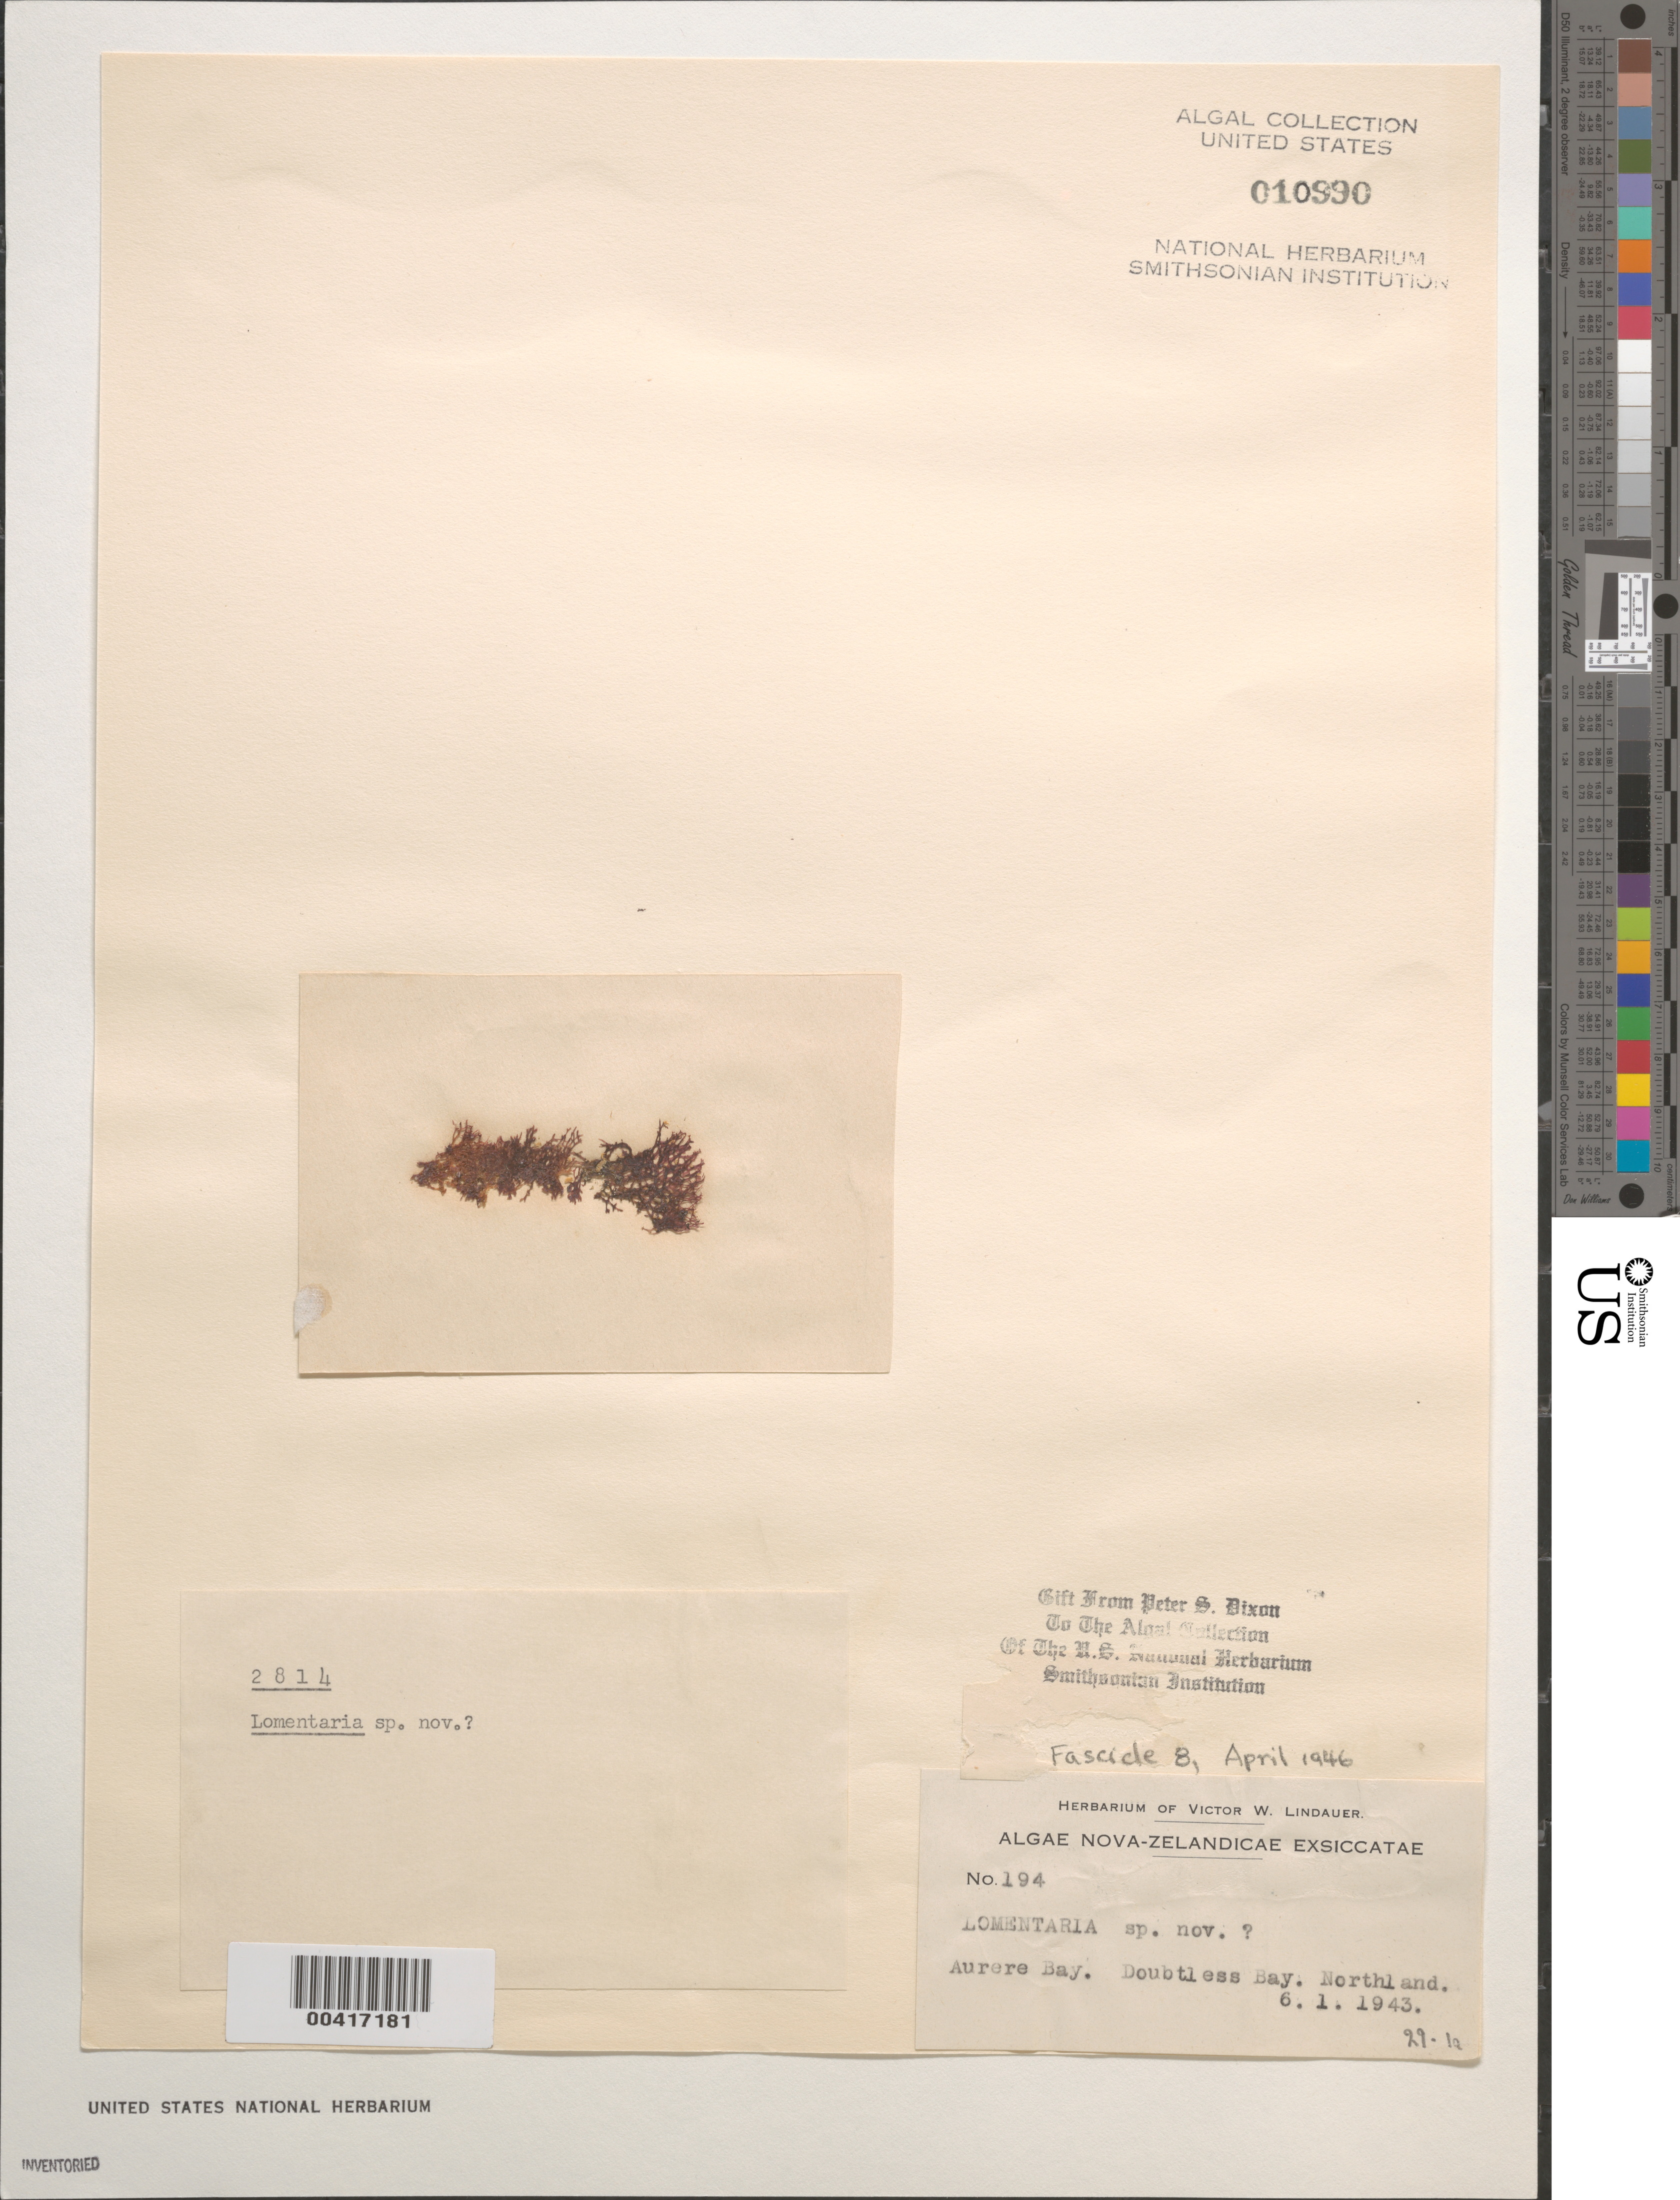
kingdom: Plantae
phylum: Rhodophyta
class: Florideophyceae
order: Rhodymeniales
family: Lomentariaceae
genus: Lomentaria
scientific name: Lomentaria sp.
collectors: V. Lindauer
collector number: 194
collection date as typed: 06 Jan 1943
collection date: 1943-01-06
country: New Zealand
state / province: Northland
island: North Island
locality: Aurere Bay, Doubtless Bay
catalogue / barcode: US 10990